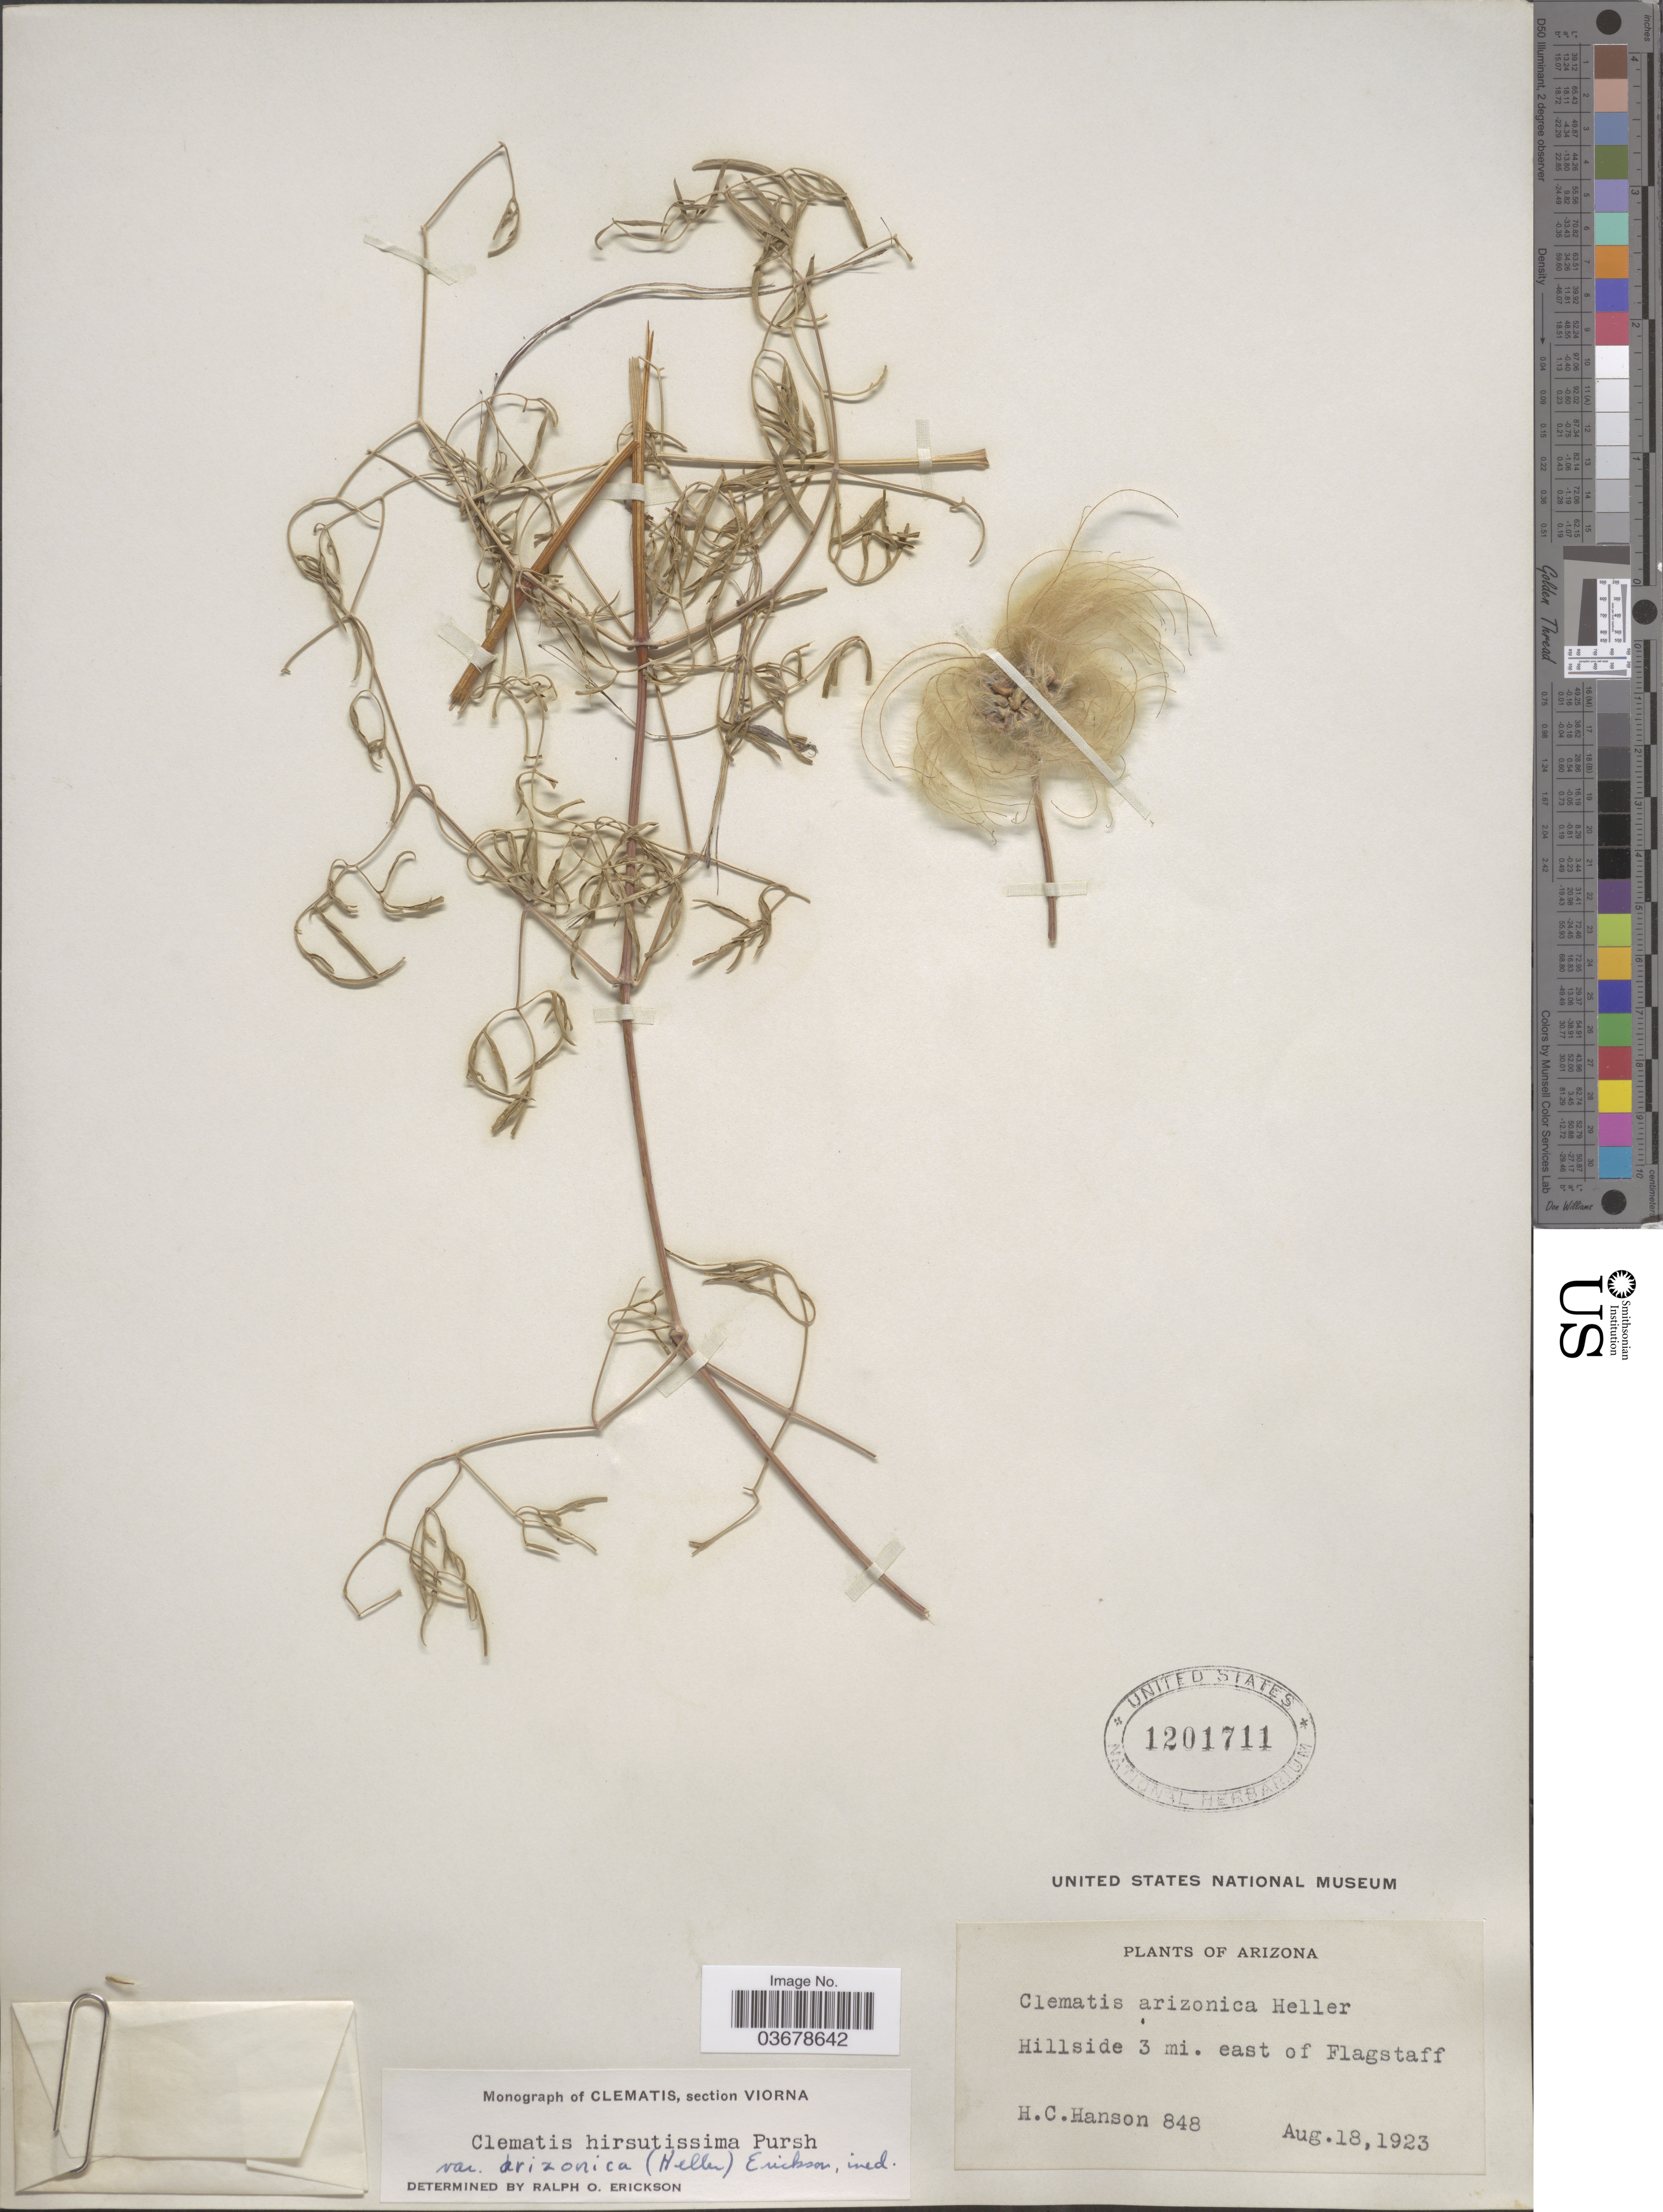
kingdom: Plantae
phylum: Tracheophyta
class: Magnoliopsida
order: Ranunculales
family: Ranunculaceae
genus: Clematis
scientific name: Clematis viorna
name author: L.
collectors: H. Hanson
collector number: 848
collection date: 1923-08-18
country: United States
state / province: Arizona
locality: Hillside 3 mi. east of Flagstaff.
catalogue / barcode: US 1201711